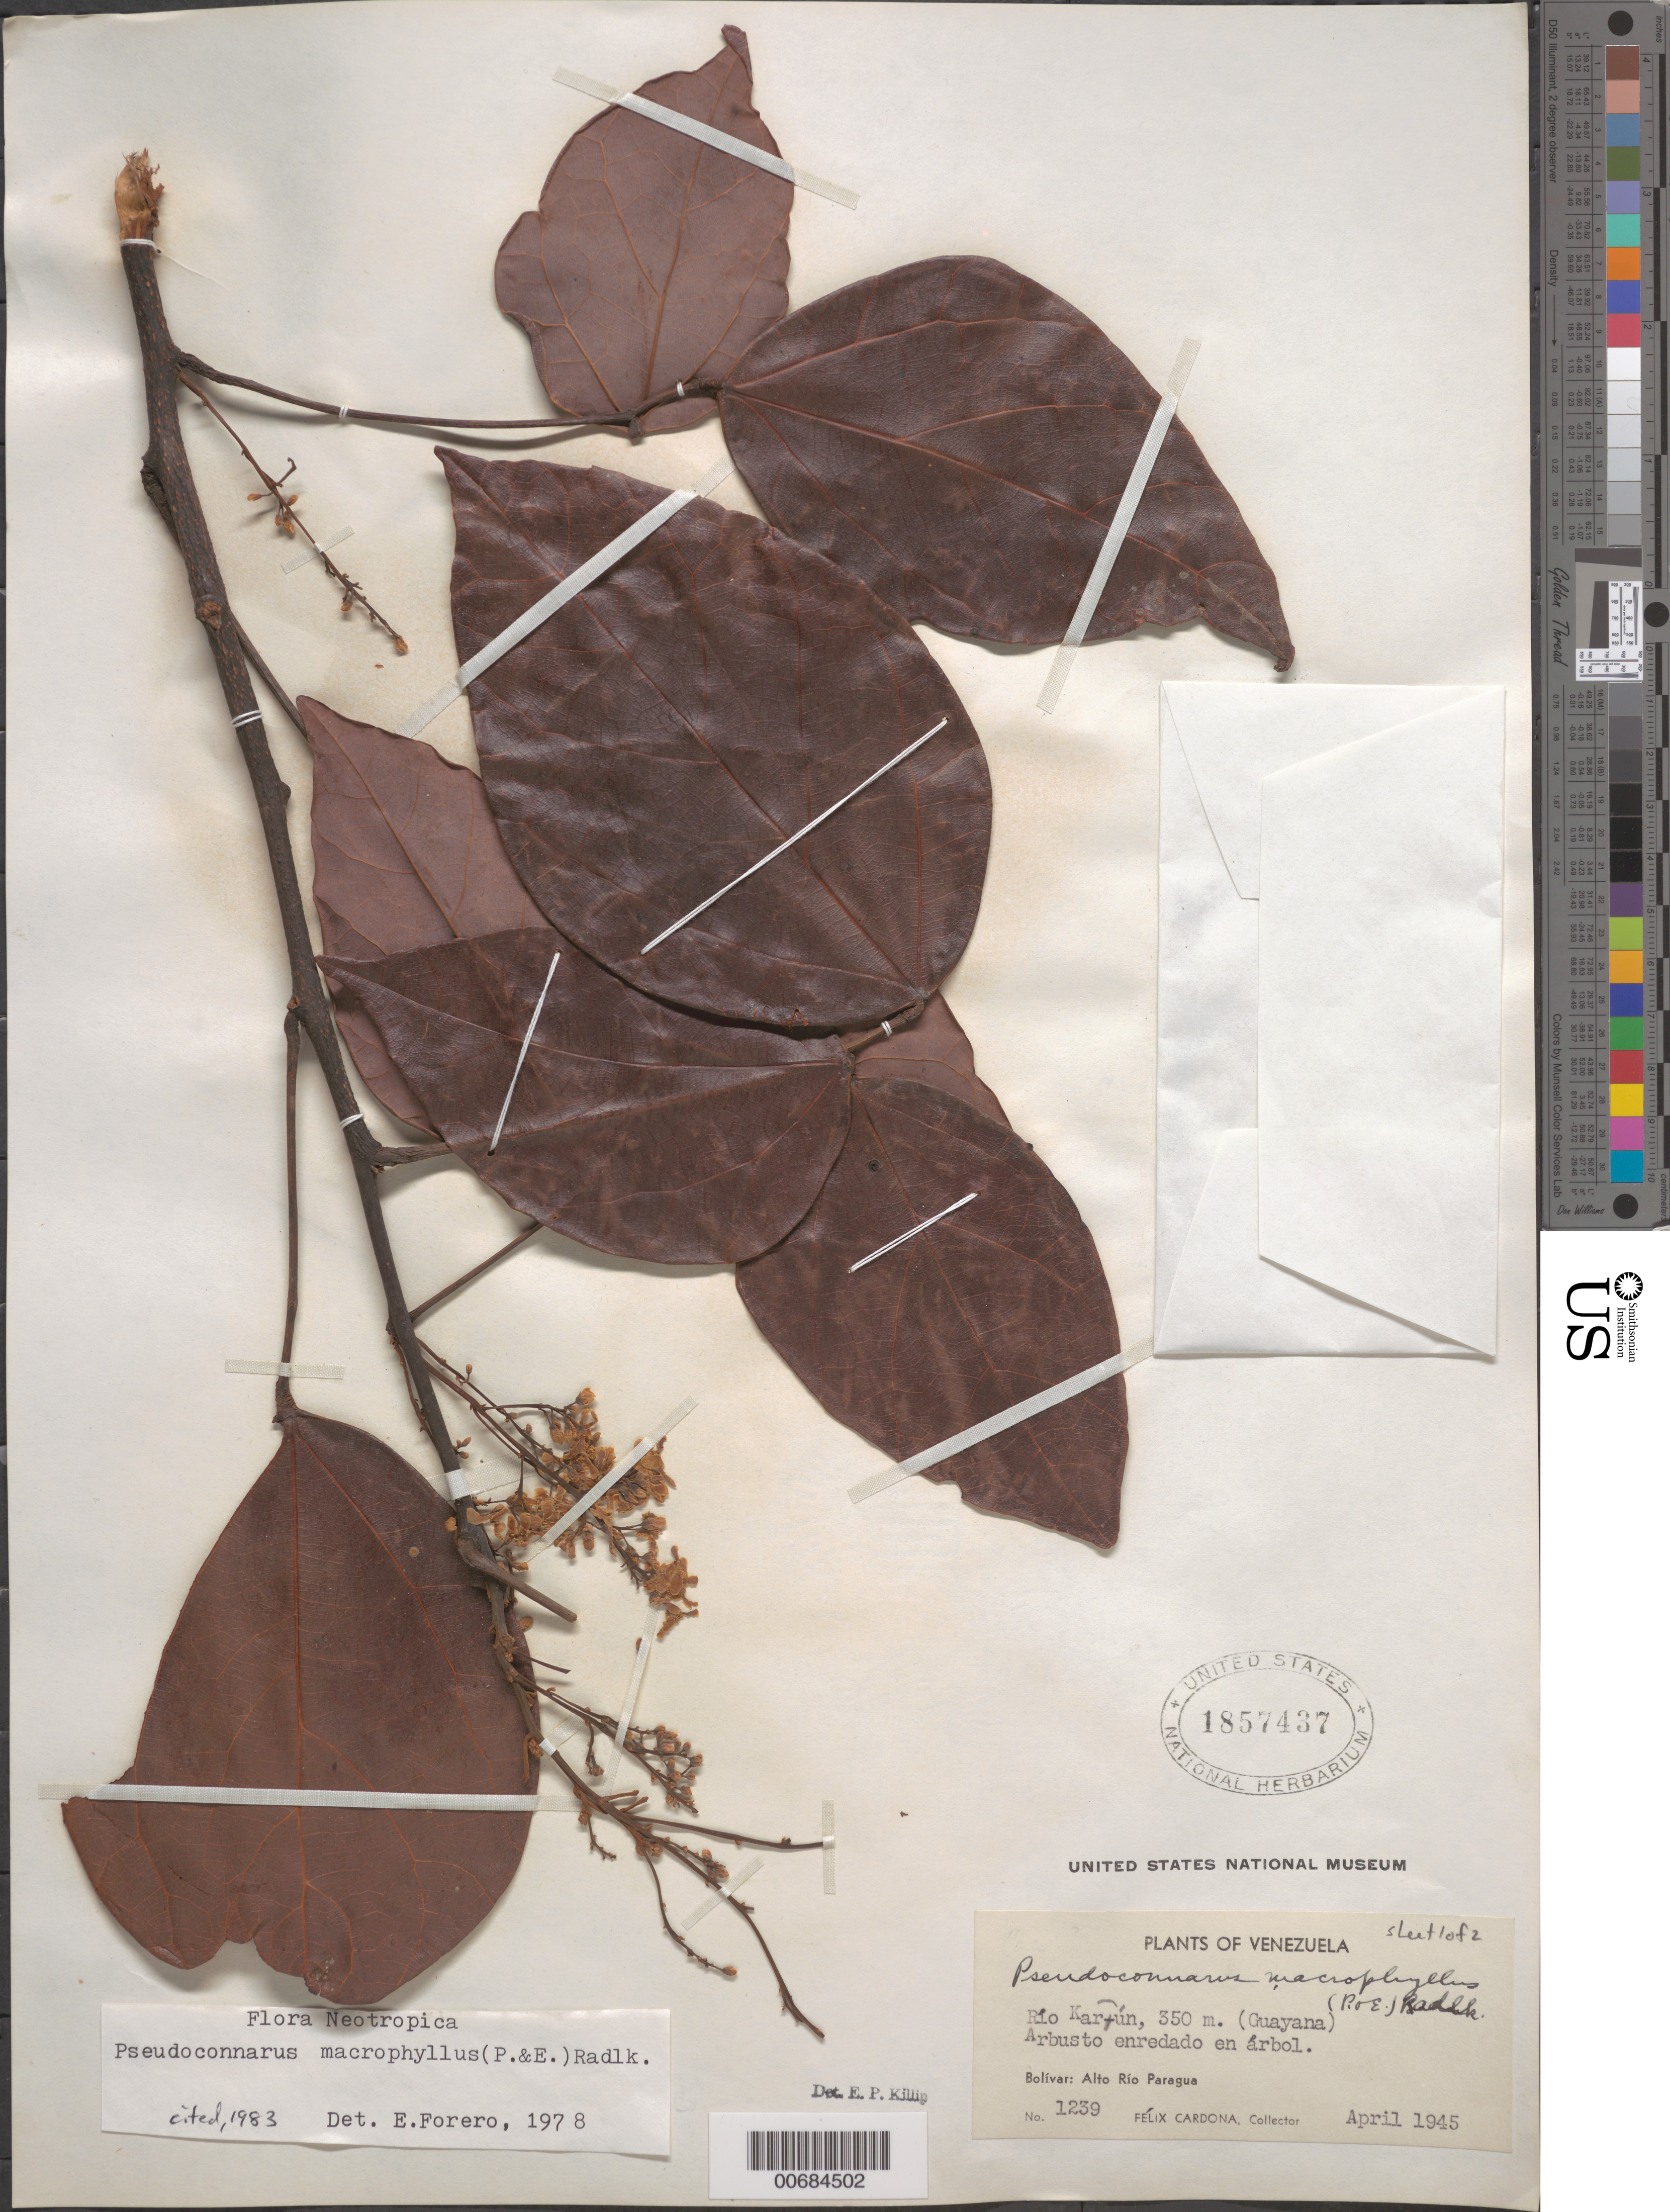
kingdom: Plantae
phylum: Tracheophyta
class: Magnoliopsida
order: Oxalidales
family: Connaraceae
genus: Pseudoconnarus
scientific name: Pseudoconnarus macrophyllus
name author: (Poepp.) Radlk.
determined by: Forero, E.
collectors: F. Cardona Puig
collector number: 1239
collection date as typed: Apr-45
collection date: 1945-04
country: Venezuela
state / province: Bolívar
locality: Alto Río Paragua, Río Karún (Guayana)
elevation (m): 350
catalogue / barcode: US 1857437